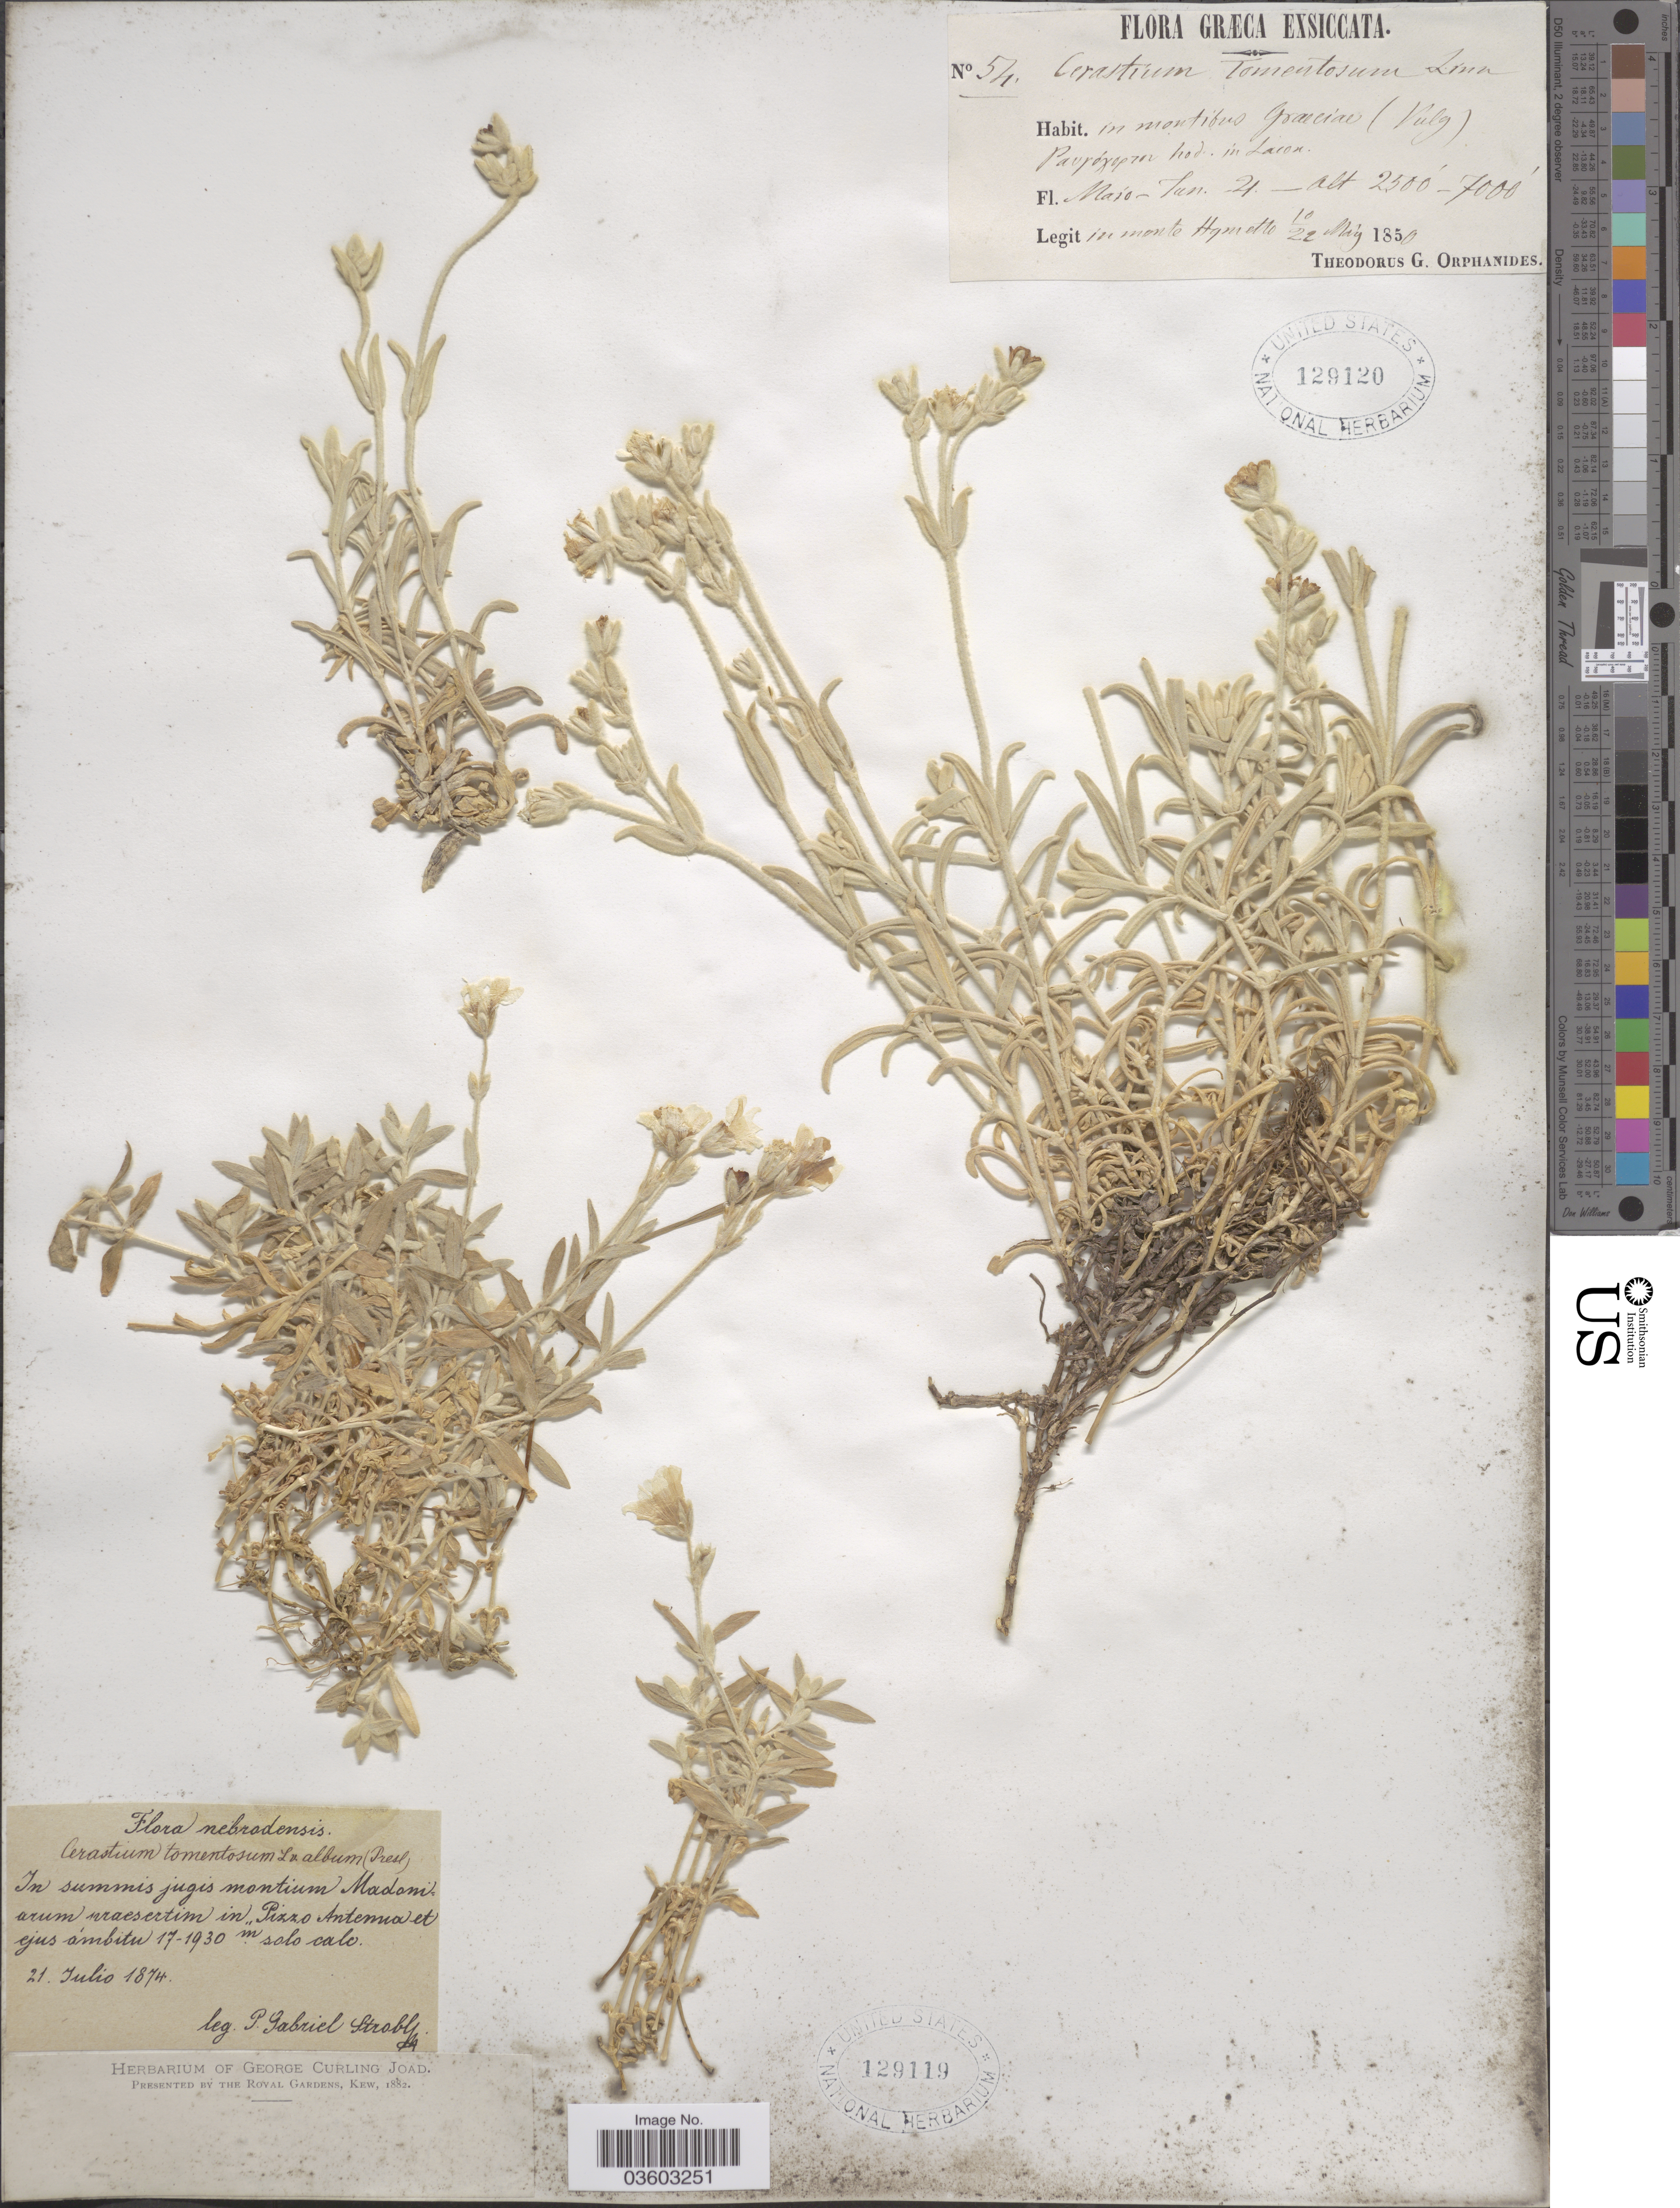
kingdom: Plantae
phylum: Tracheophyta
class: Magnoliopsida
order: Caryophyllales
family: Caryophyllaceae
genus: Cerastium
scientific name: Cerastium tomentosum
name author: L.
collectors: T. G. Orphanides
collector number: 54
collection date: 1850-05-10/1850-05-22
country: Greece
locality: Græca. In montibus Græciae (Vulg) [illegible text] hod. in Lacon.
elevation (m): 762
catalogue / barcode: US 129120-2